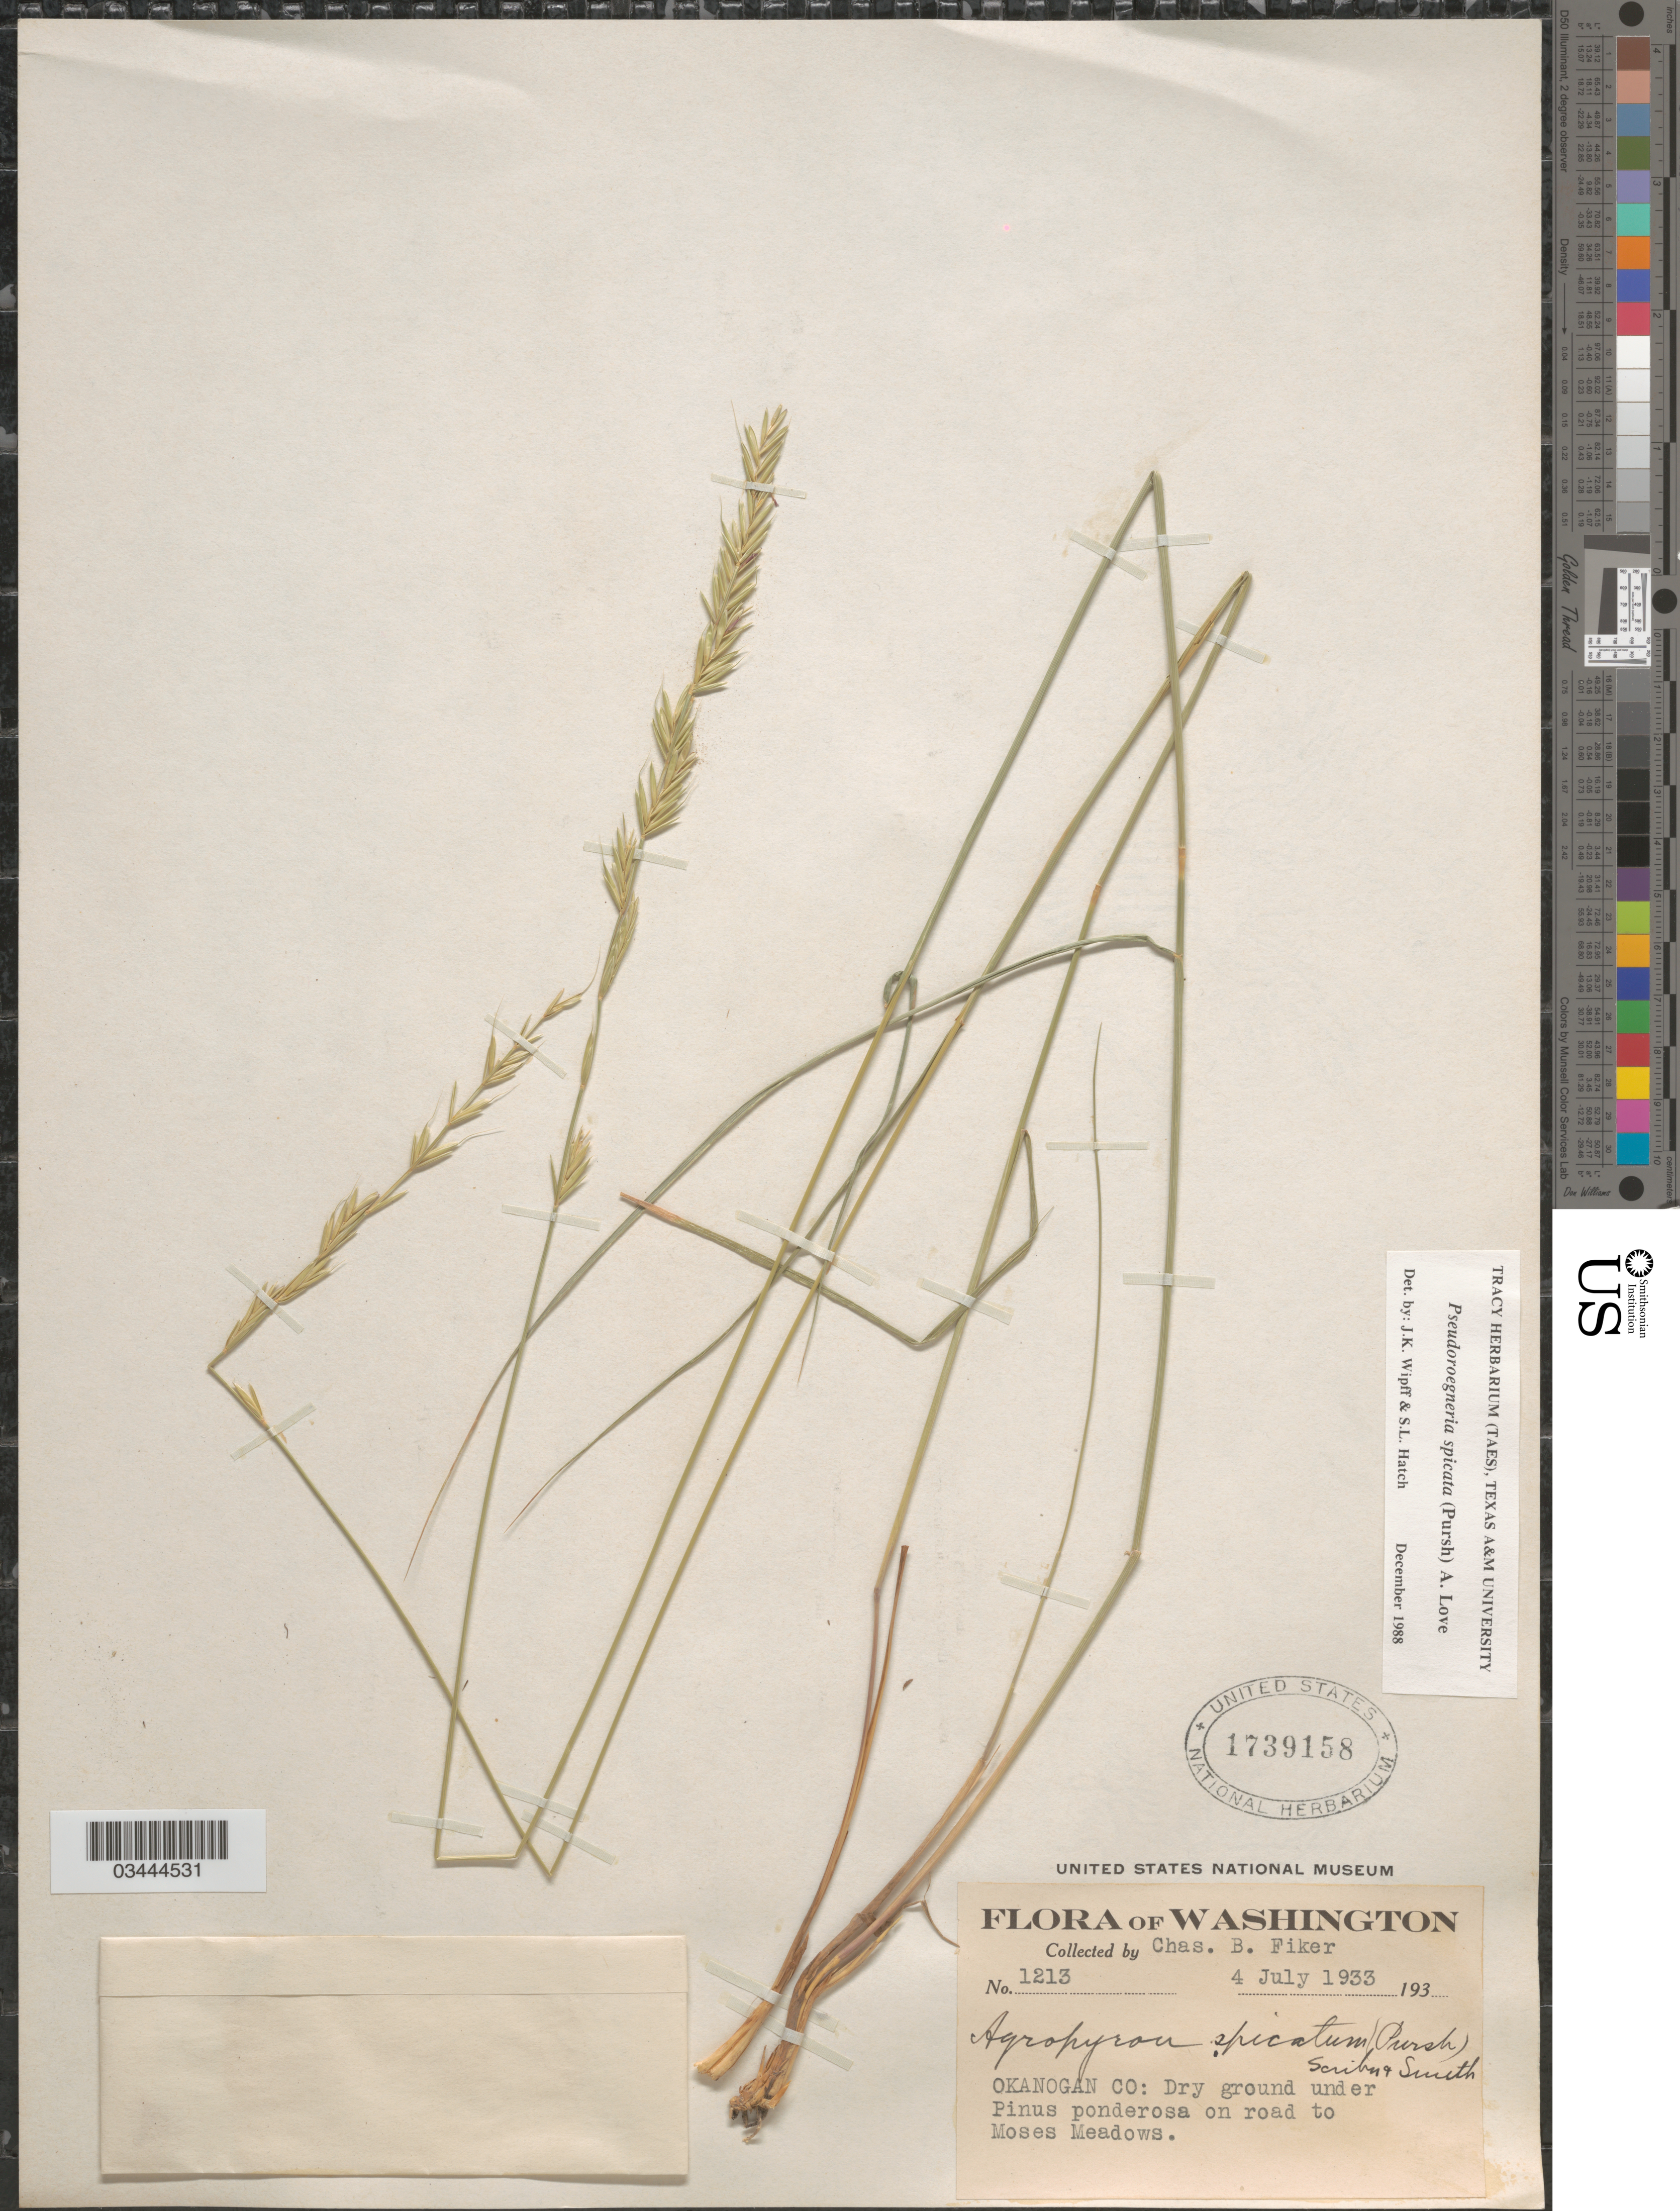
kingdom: Plantae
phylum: Tracheophyta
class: Liliopsida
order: Poales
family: Poaceae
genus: Pseudoroegneria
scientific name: Pseudoroegneria spicata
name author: (Pursh) Á. Löve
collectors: C. Fiker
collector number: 1213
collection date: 1933-07-04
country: United States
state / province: Washington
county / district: Okanogan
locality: Okanogan Co: Dry ground under Pinus ponderosa on road to Moses Meadows.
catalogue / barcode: US 1739158